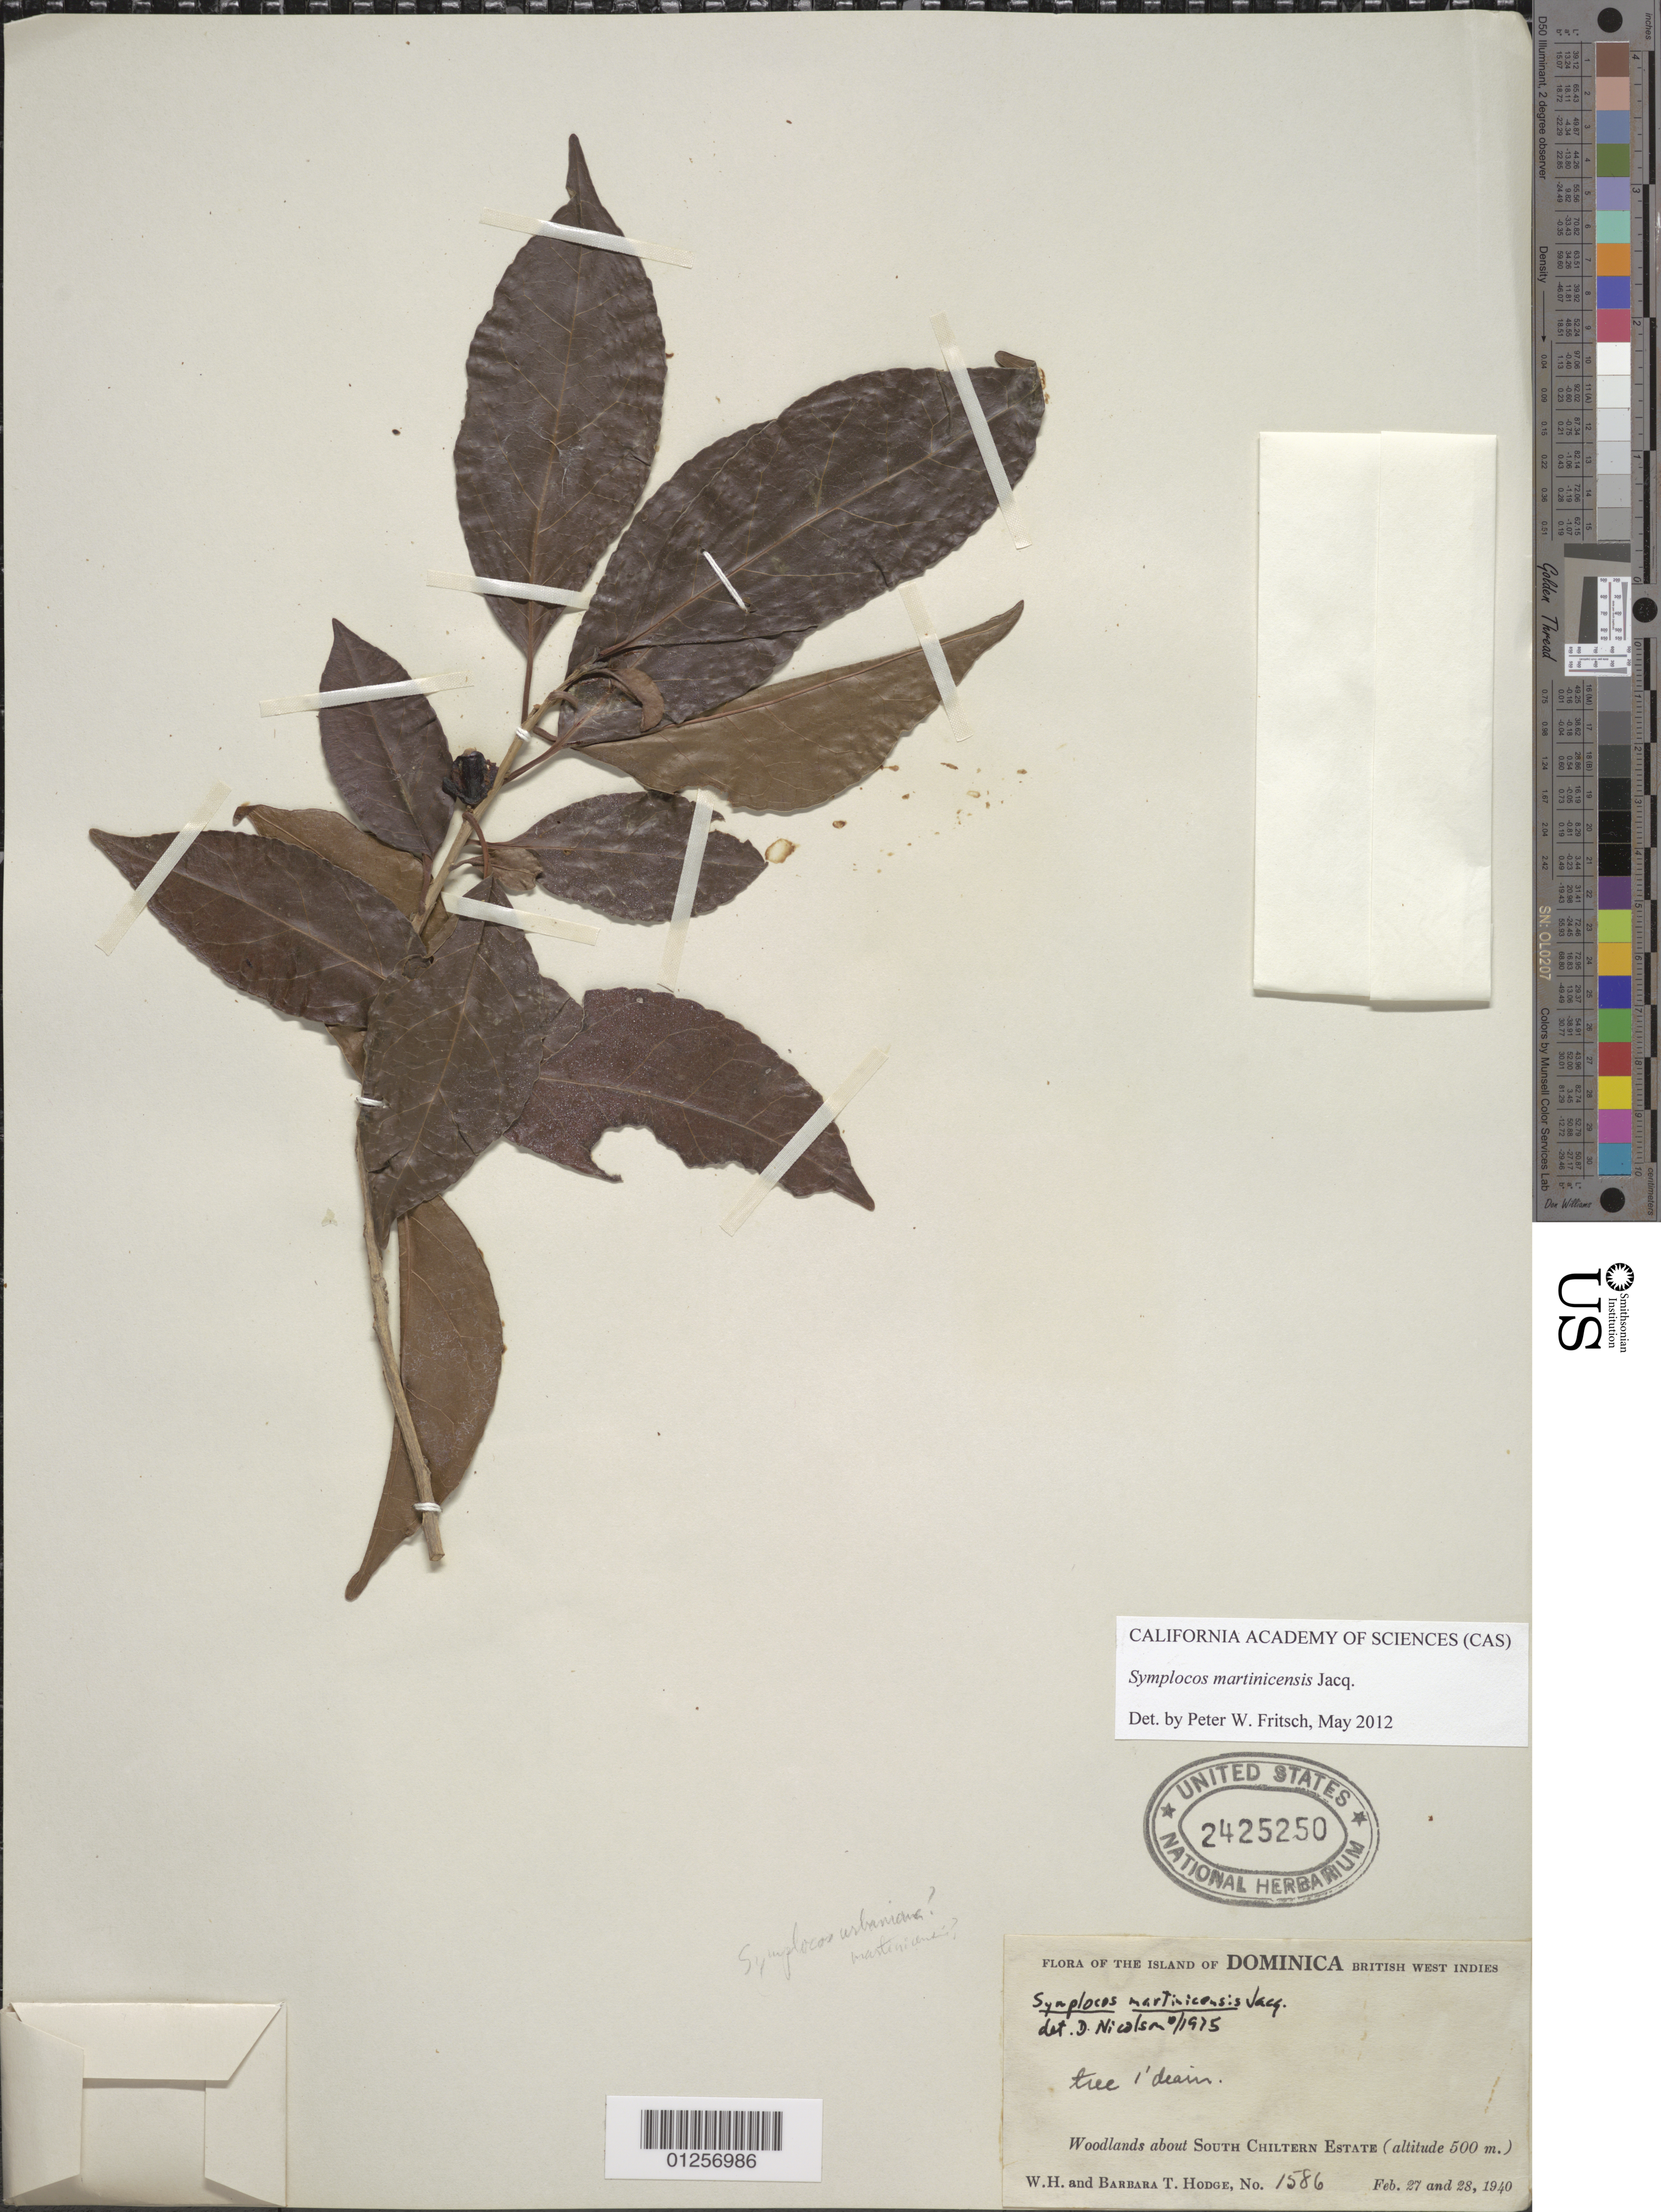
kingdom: Plantae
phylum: Tracheophyta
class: Magnoliopsida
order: Ericales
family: Symplocaceae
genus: Symplocos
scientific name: Symplocos martinicensis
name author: Jacq.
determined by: Fritsch, Peter W.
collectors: W. Hodge & B. Hodge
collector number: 1586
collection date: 1940-02-27,1940-02-28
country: Dominica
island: Dominica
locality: South Chiltern Estate.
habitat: Woodlands.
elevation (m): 500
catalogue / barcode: US 2425250